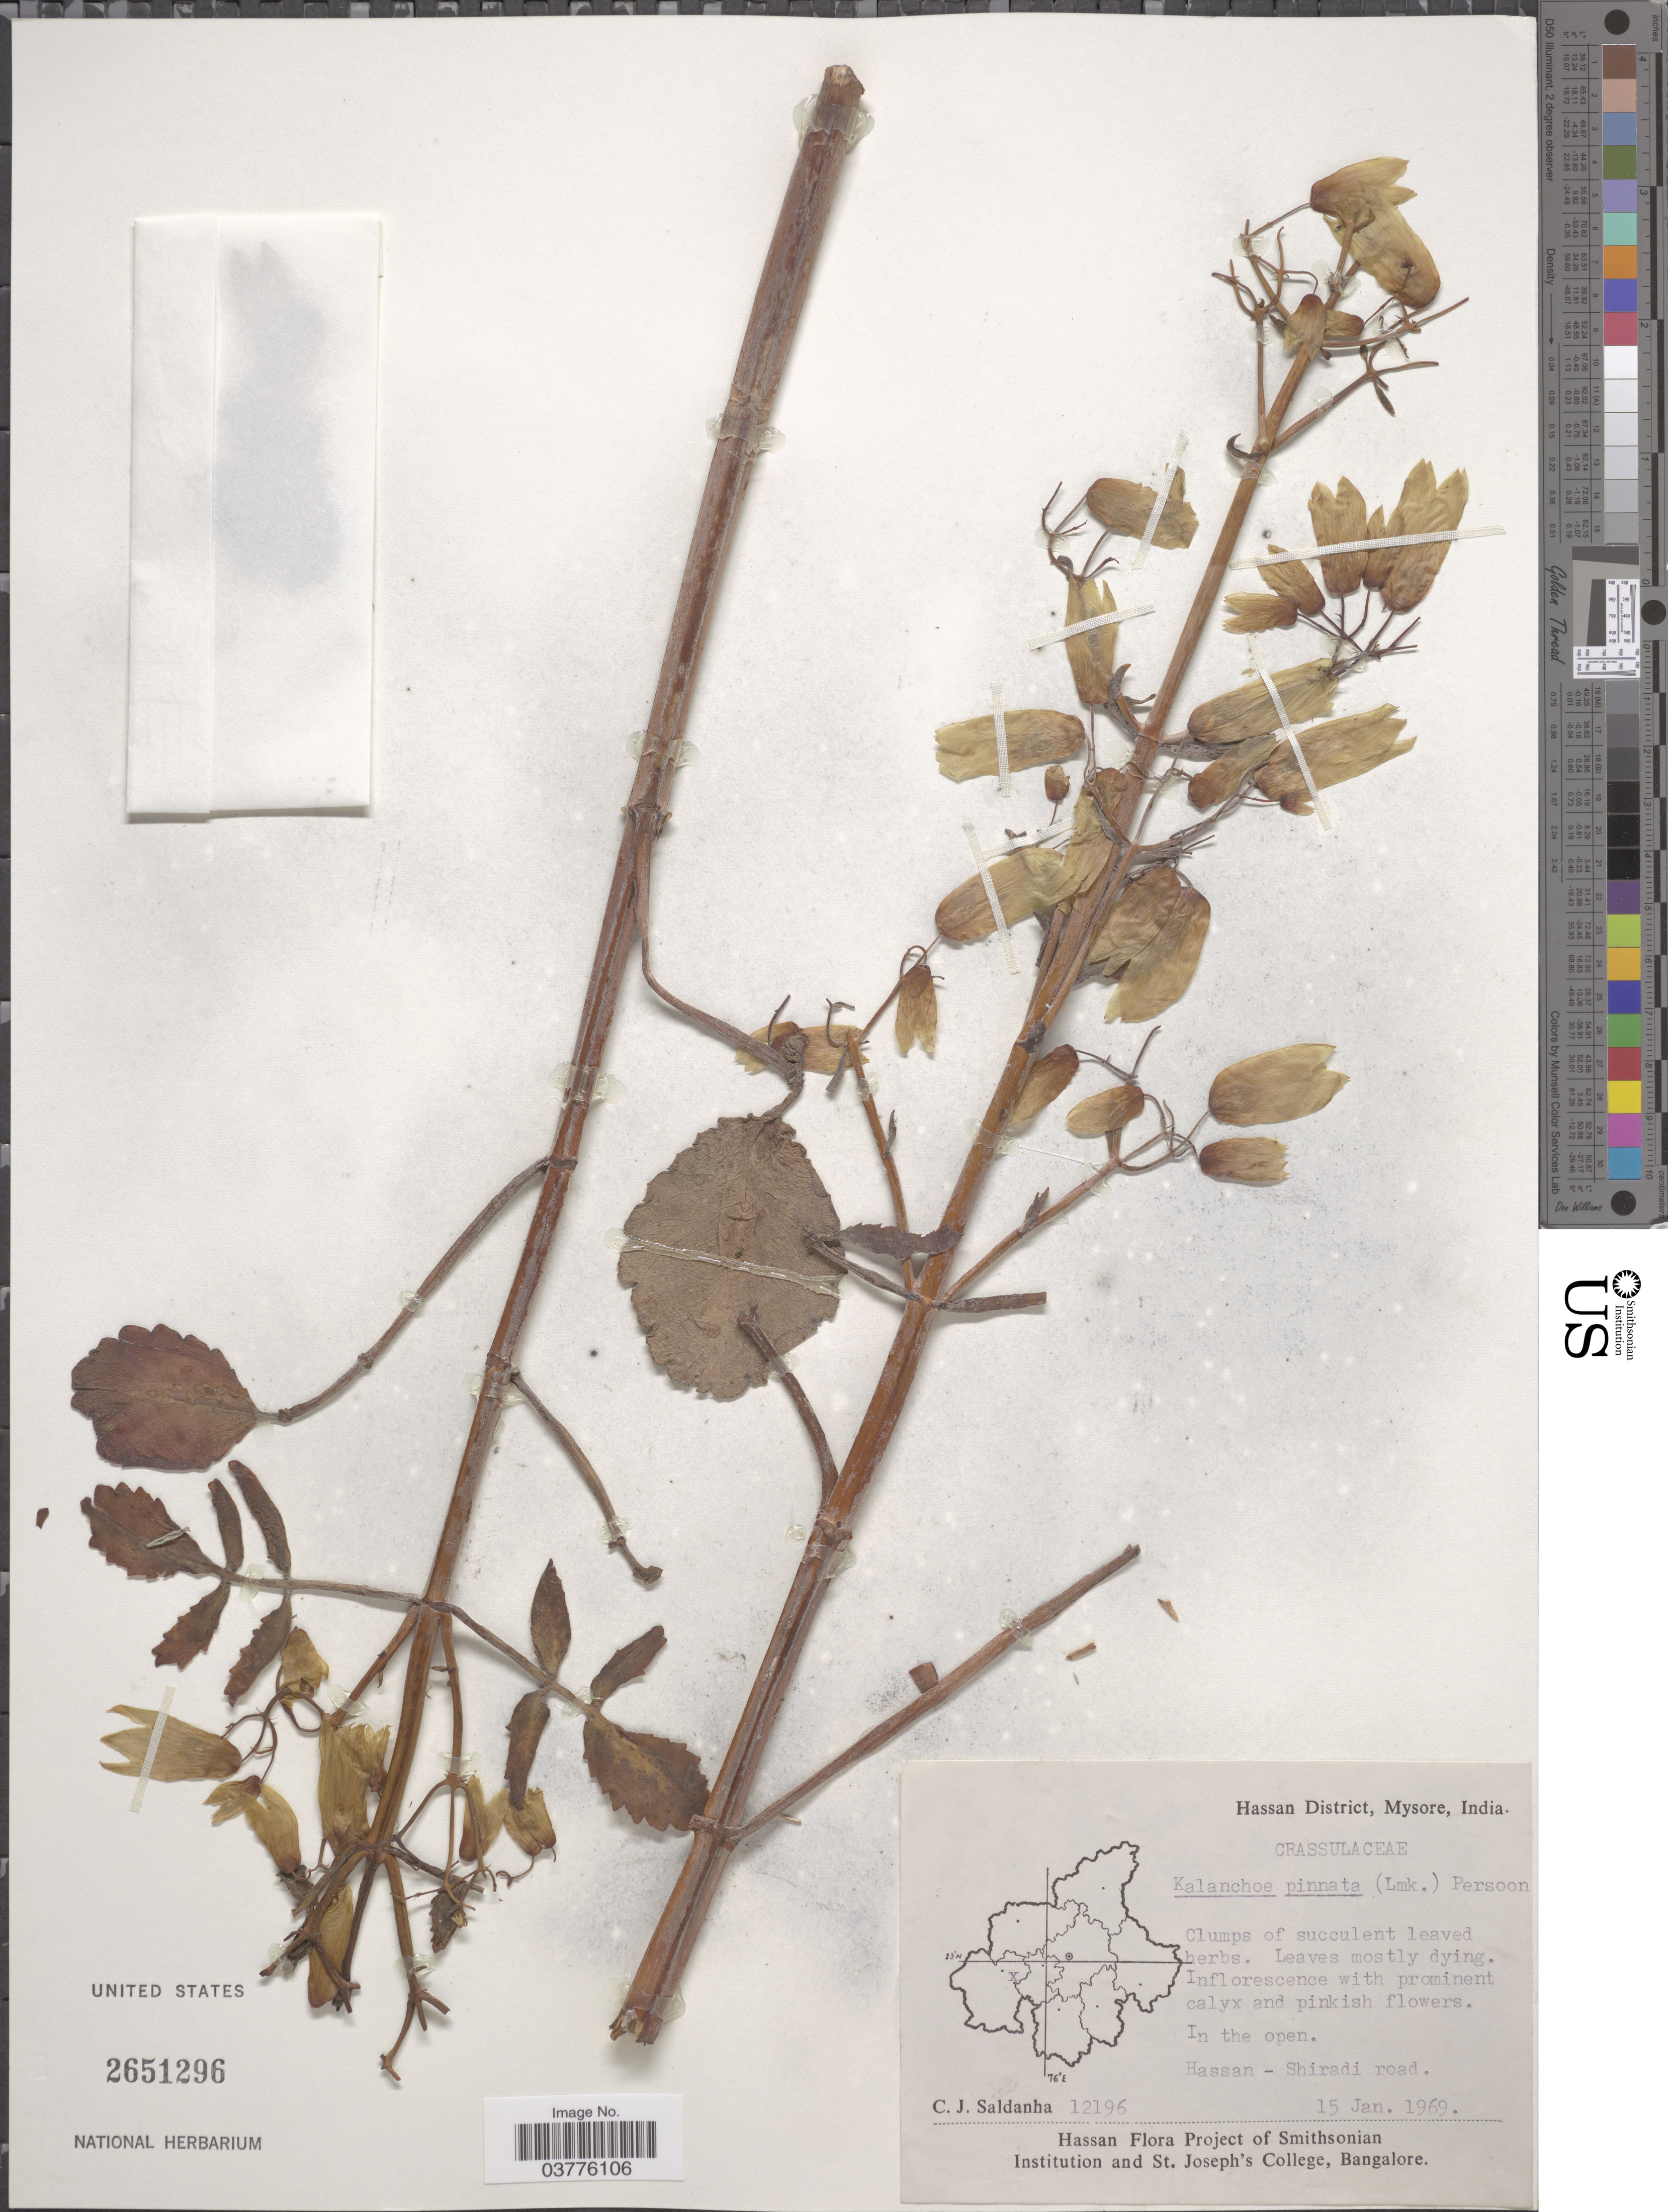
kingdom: Plantae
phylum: Tracheophyta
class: Magnoliopsida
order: Saxifragales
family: Crassulaceae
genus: Kalanchoe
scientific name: Kalanchoe pinnata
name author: (Lam.) Pers.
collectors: C. J. Saldanha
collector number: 12196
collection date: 1969-01-15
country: India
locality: Hassan District, Mysore. Hassan - Shiradi road.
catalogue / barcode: US 2651296